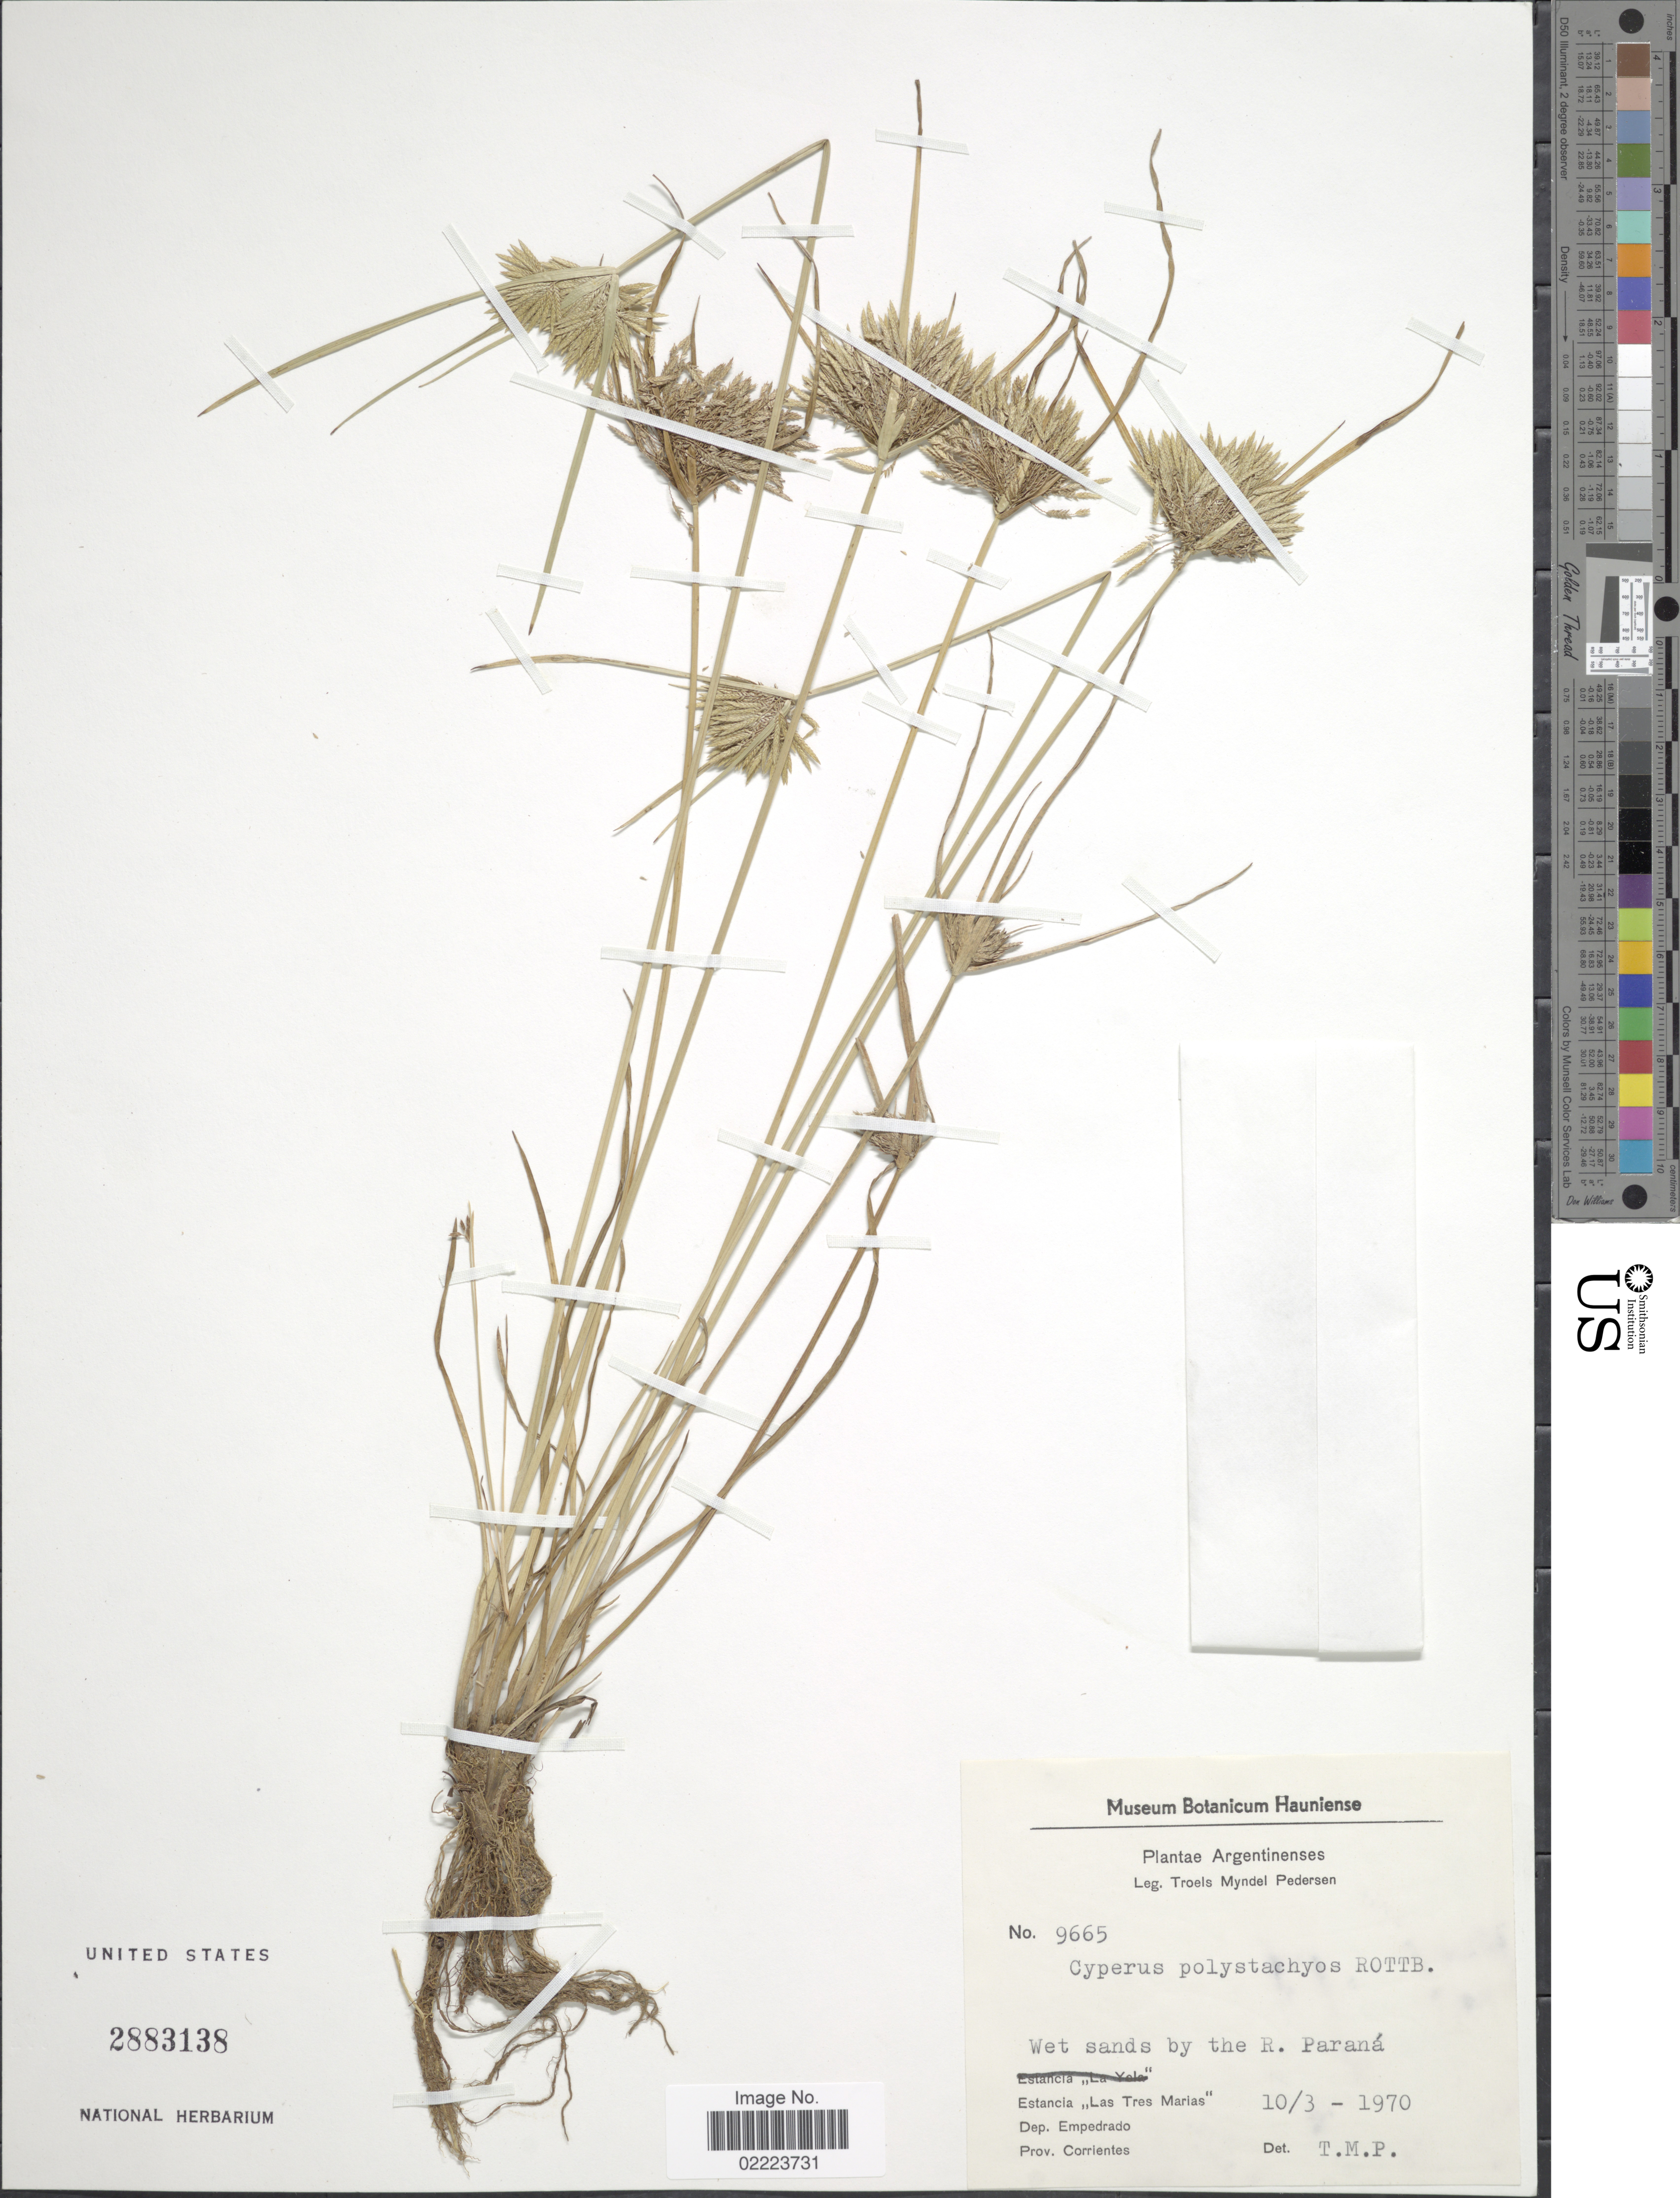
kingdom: Plantae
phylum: Tracheophyta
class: Liliopsida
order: Poales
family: Cyperaceae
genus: Cyperus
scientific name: Cyperus polystachyos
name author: Rottb.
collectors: T. Pederson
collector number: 9665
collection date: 1970-03-10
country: Argentina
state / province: Corrientes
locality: Wet sands bu the R. Parana, Estancia Las Tres Marias, Dep. Empedrado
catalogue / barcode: US 2883138